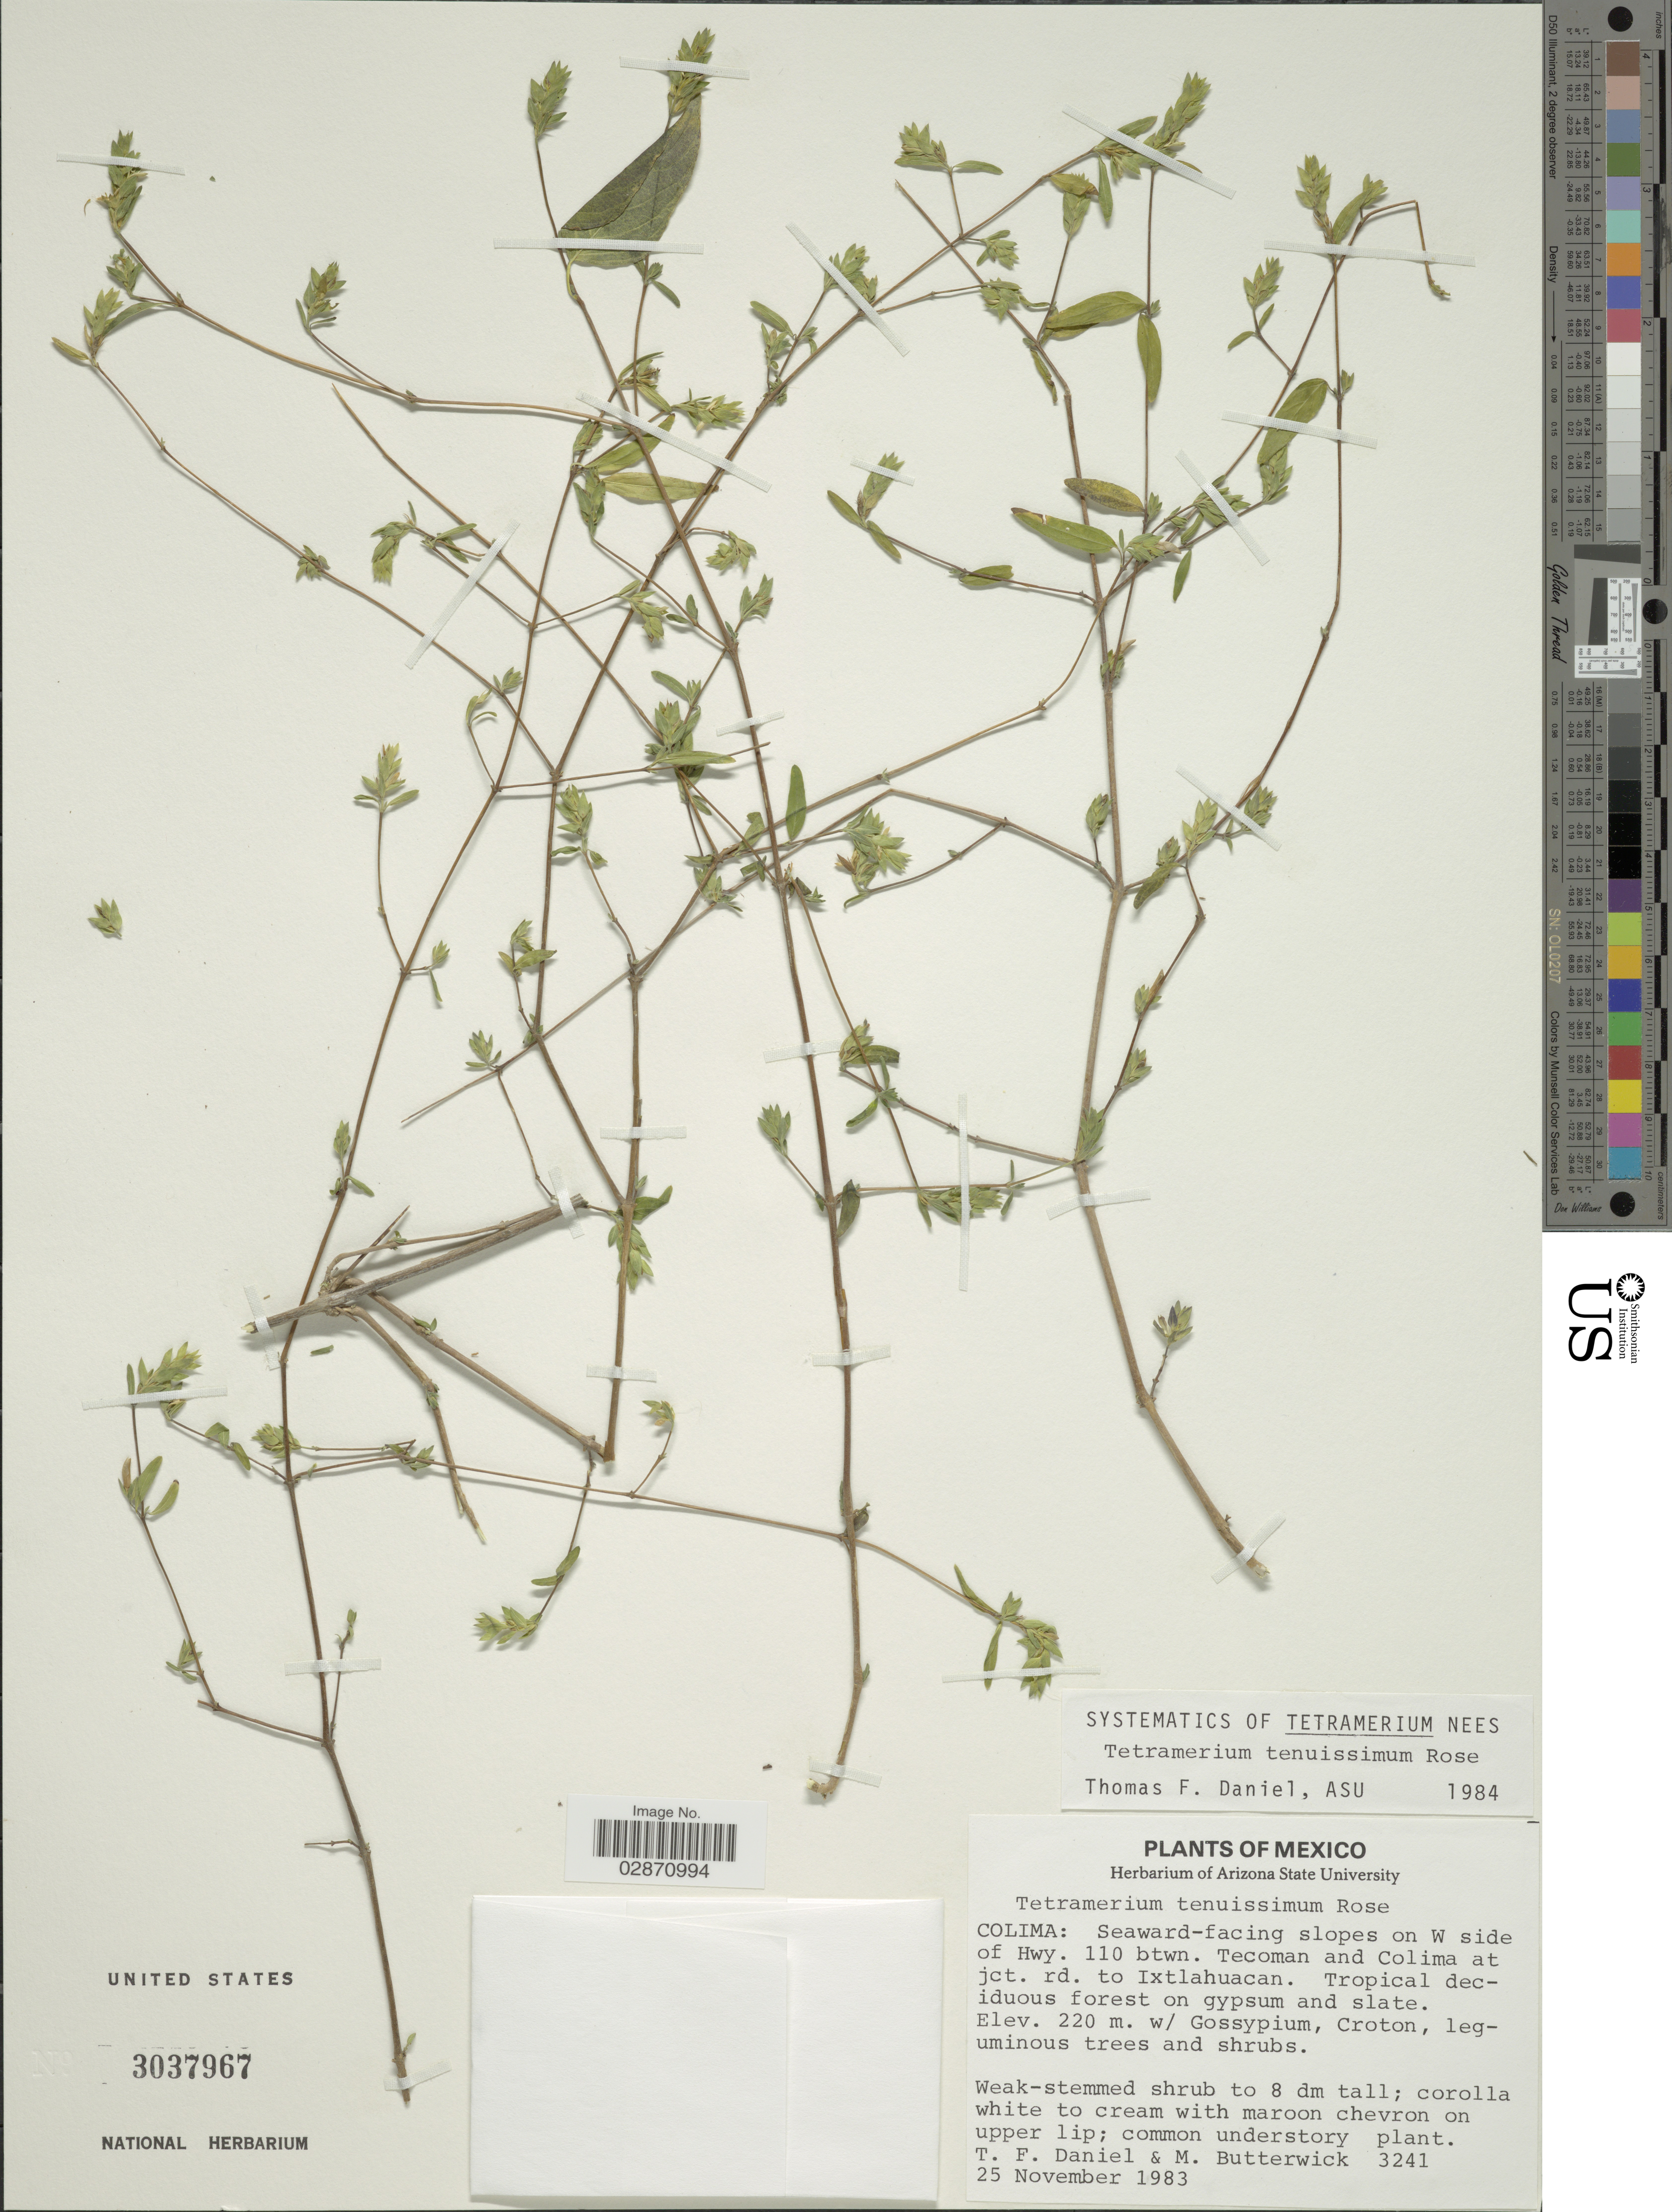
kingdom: Plantae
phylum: Tracheophyta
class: Magnoliopsida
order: Lamiales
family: Acanthaceae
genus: Tetramerium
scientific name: Tetramerium tenuissimum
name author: Rose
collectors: T. F. Daniel & M. Butterwick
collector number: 3241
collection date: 1983-11-25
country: Mexico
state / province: Colima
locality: Seaward-facing slopes on W side of Hwy. 110 btwn., Tecoman and Colima at jct. rd. to Ixtlahuacan.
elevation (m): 220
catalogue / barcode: US 3037967